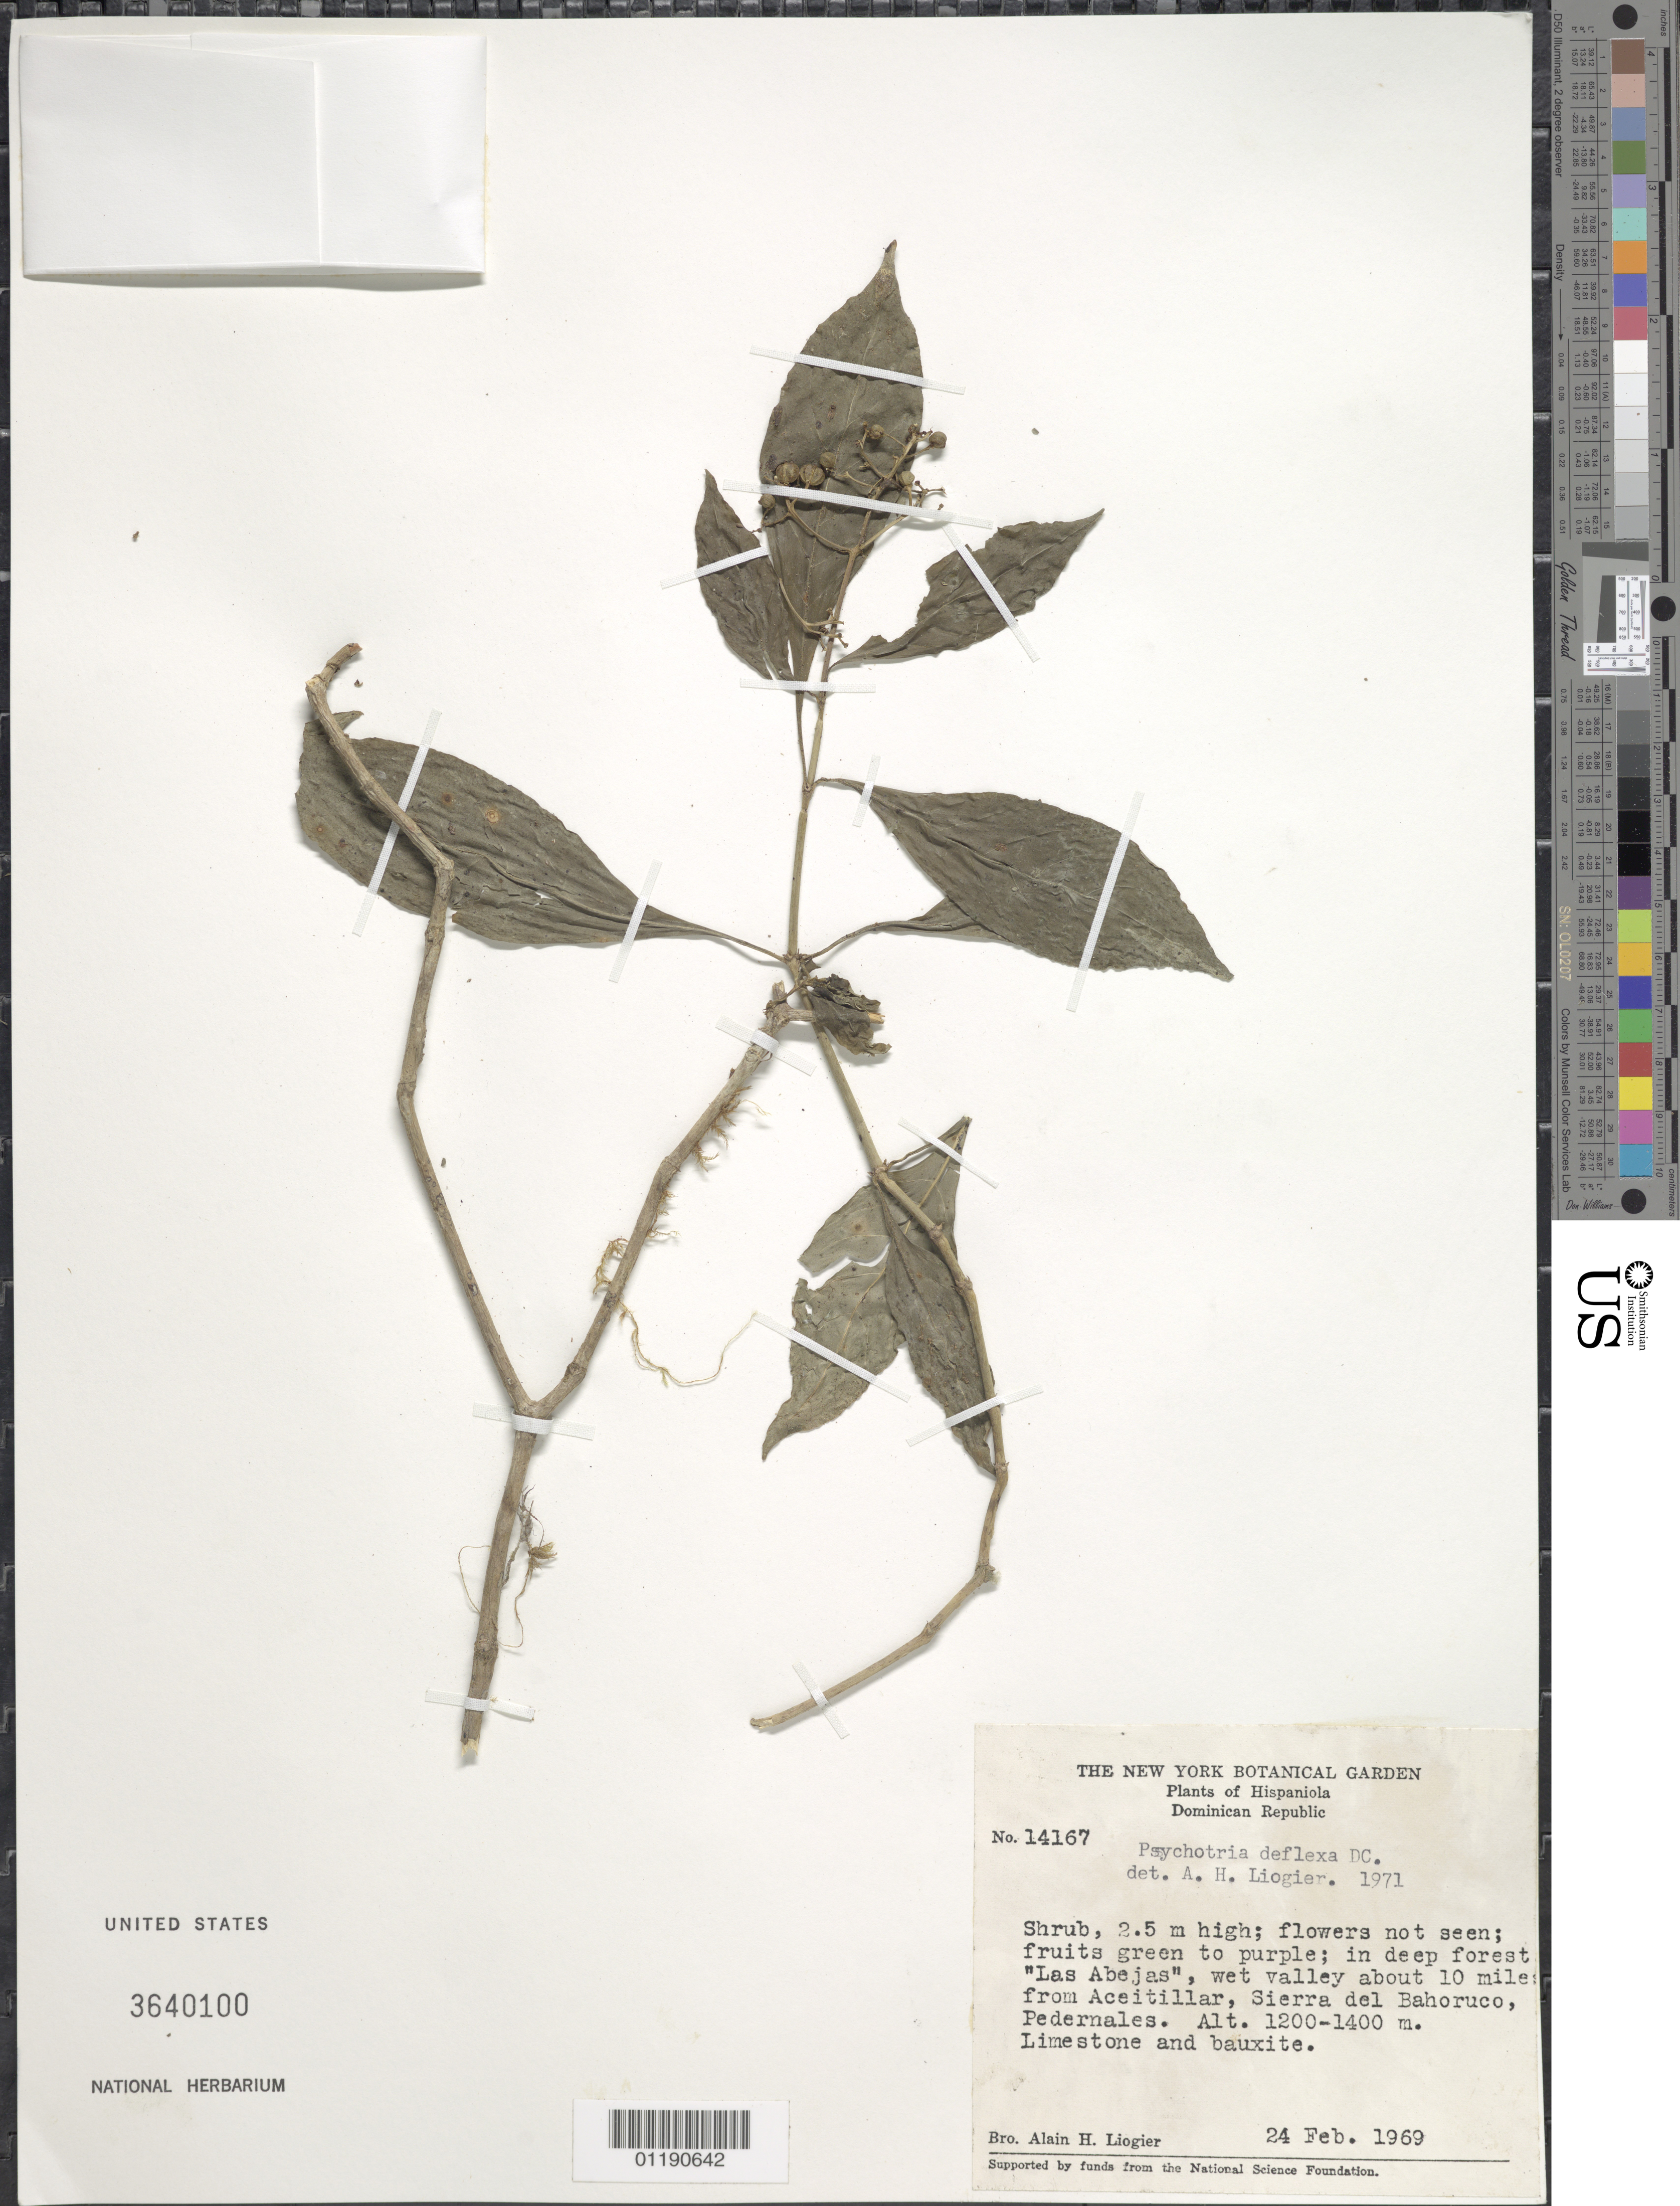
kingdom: Plantae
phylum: Tracheophyta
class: Magnoliopsida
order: Gentianales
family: Rubiaceae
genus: Psychotria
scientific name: Psychotria deflexa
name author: DC.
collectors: A. H. Liogier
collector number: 14167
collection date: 1969-02-24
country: Dominican Republic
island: Hispaniola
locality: About 10 miles from Aceitillar, Sierra del Bahoruco, Pedernales.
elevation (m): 1200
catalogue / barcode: US 3640100